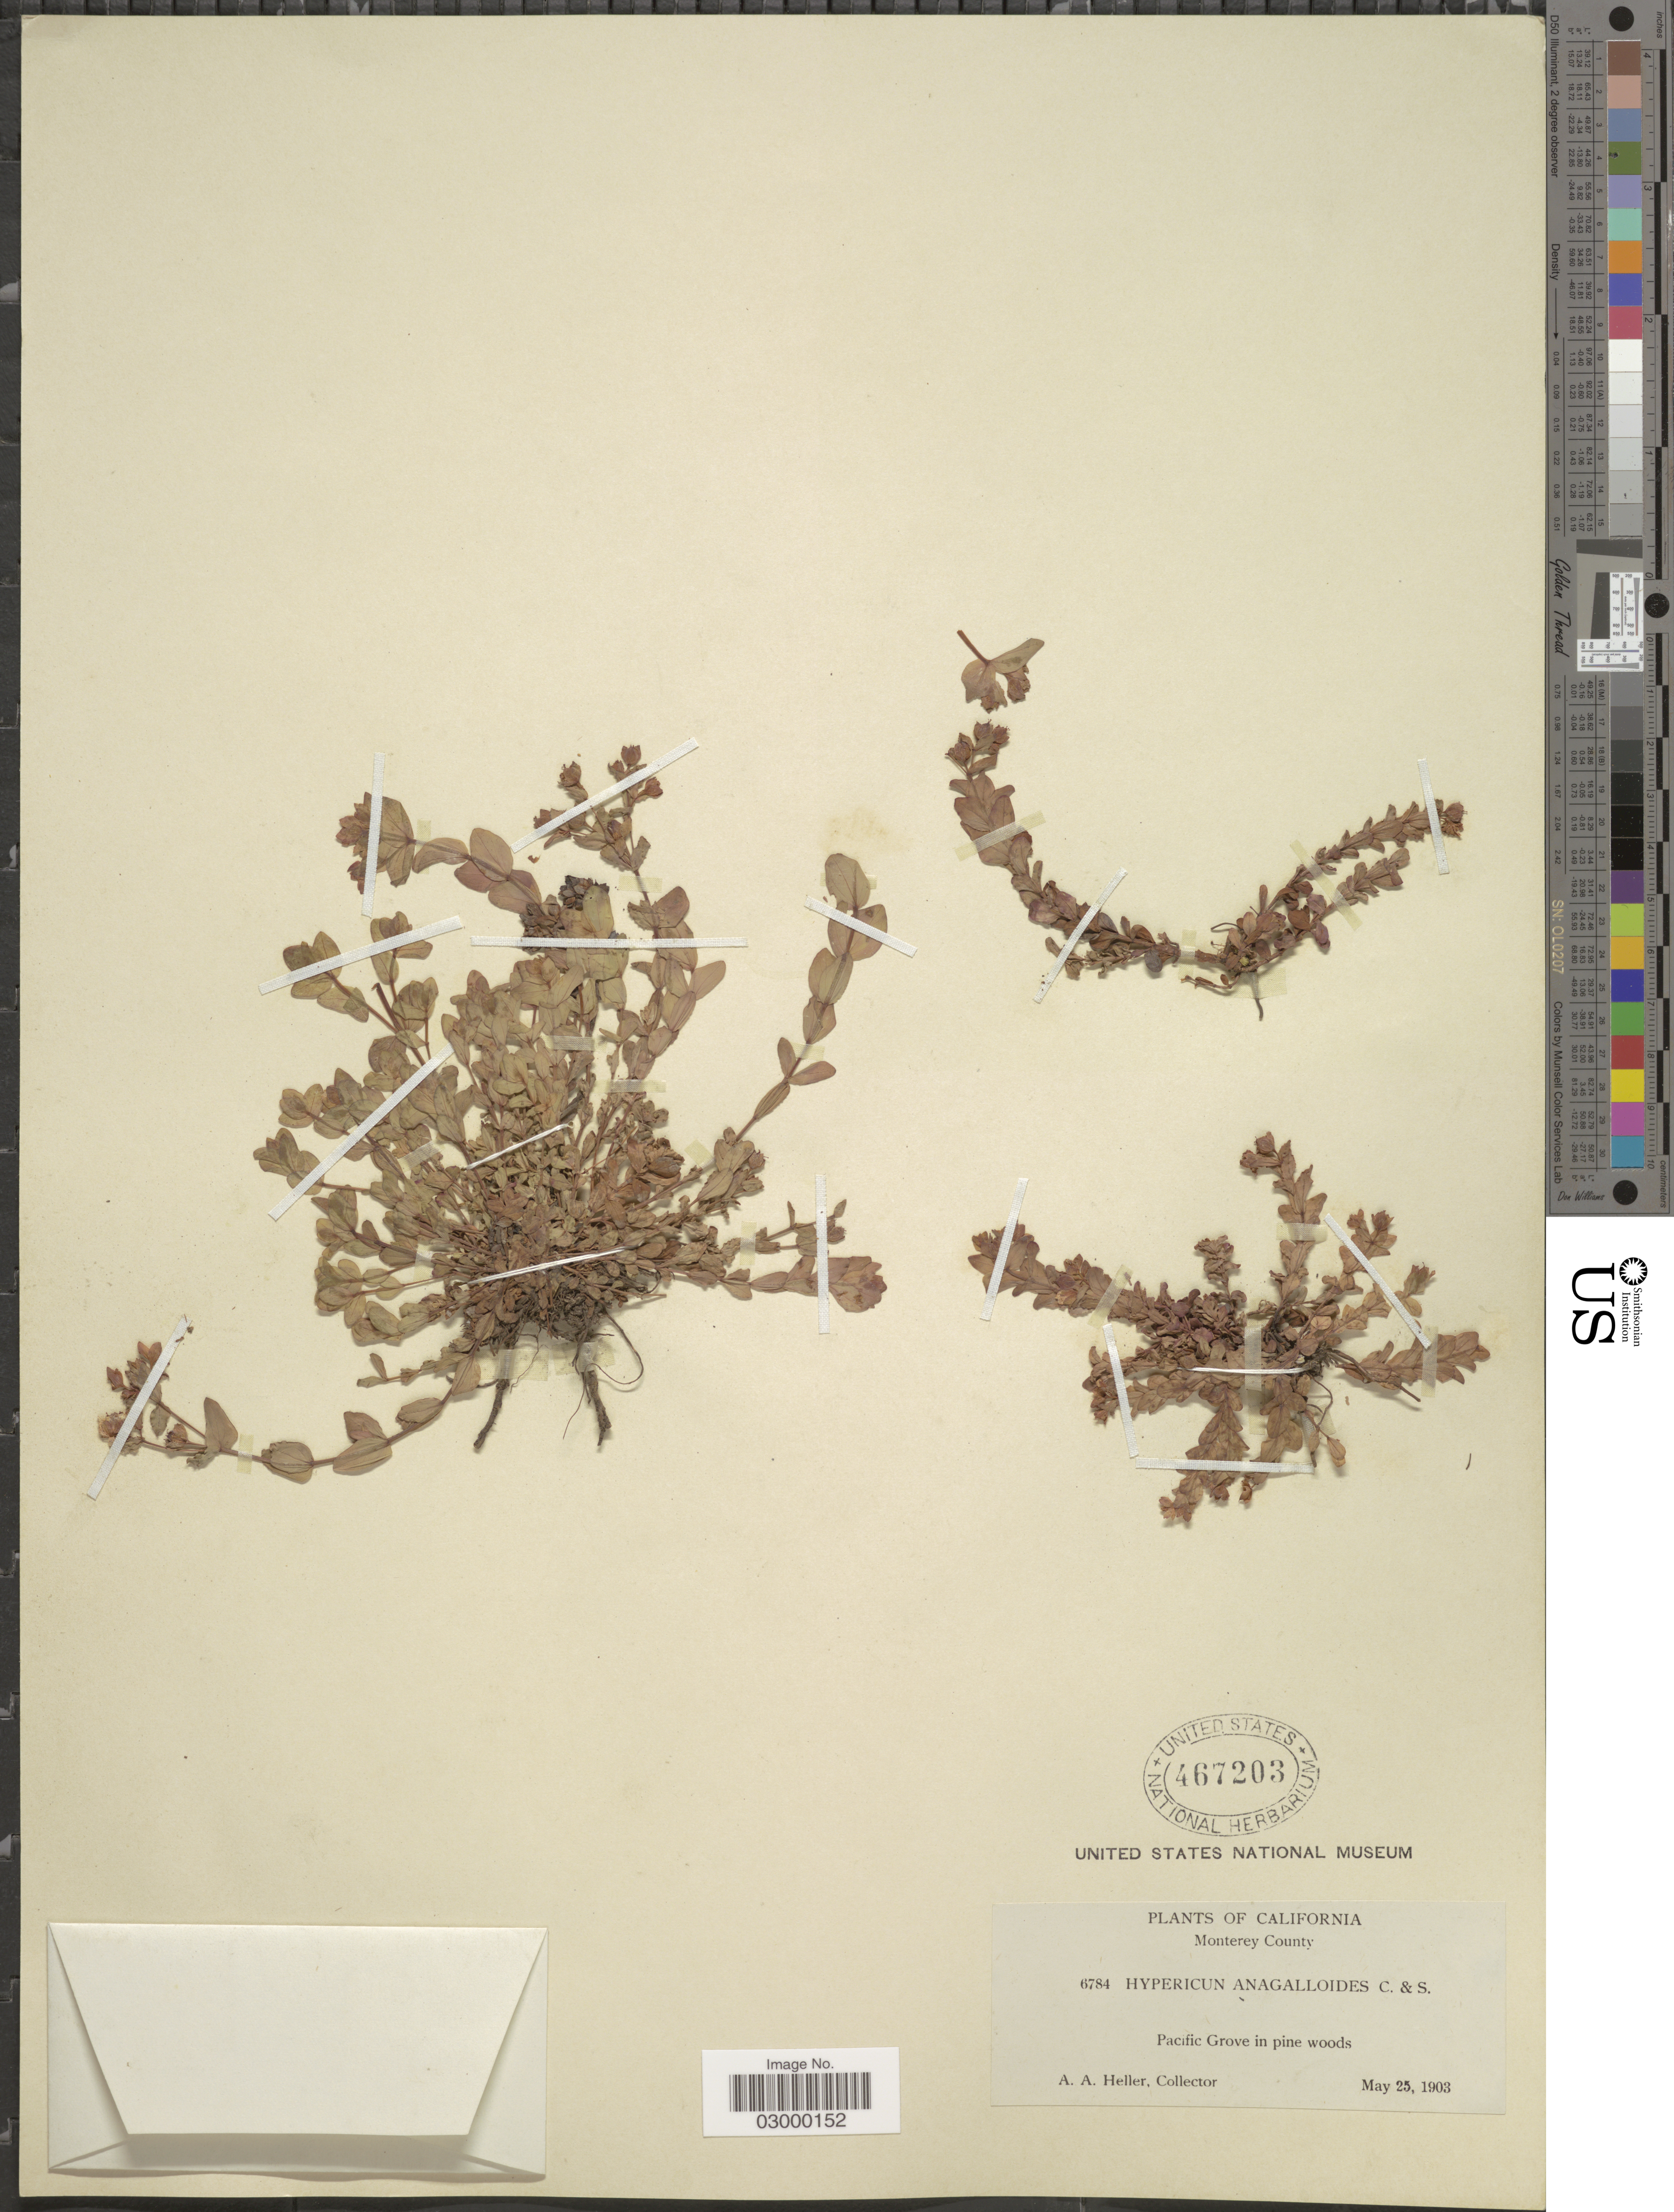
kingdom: Plantae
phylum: Tracheophyta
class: Magnoliopsida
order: Malpighiales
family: Hypericaceae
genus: Hypericum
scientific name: Hypericum anagalloides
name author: Cham. & Schltdl.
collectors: A. A. Heller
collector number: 6784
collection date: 1903-05-25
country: United States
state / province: California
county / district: Monterey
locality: Monterey County.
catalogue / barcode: US 467203